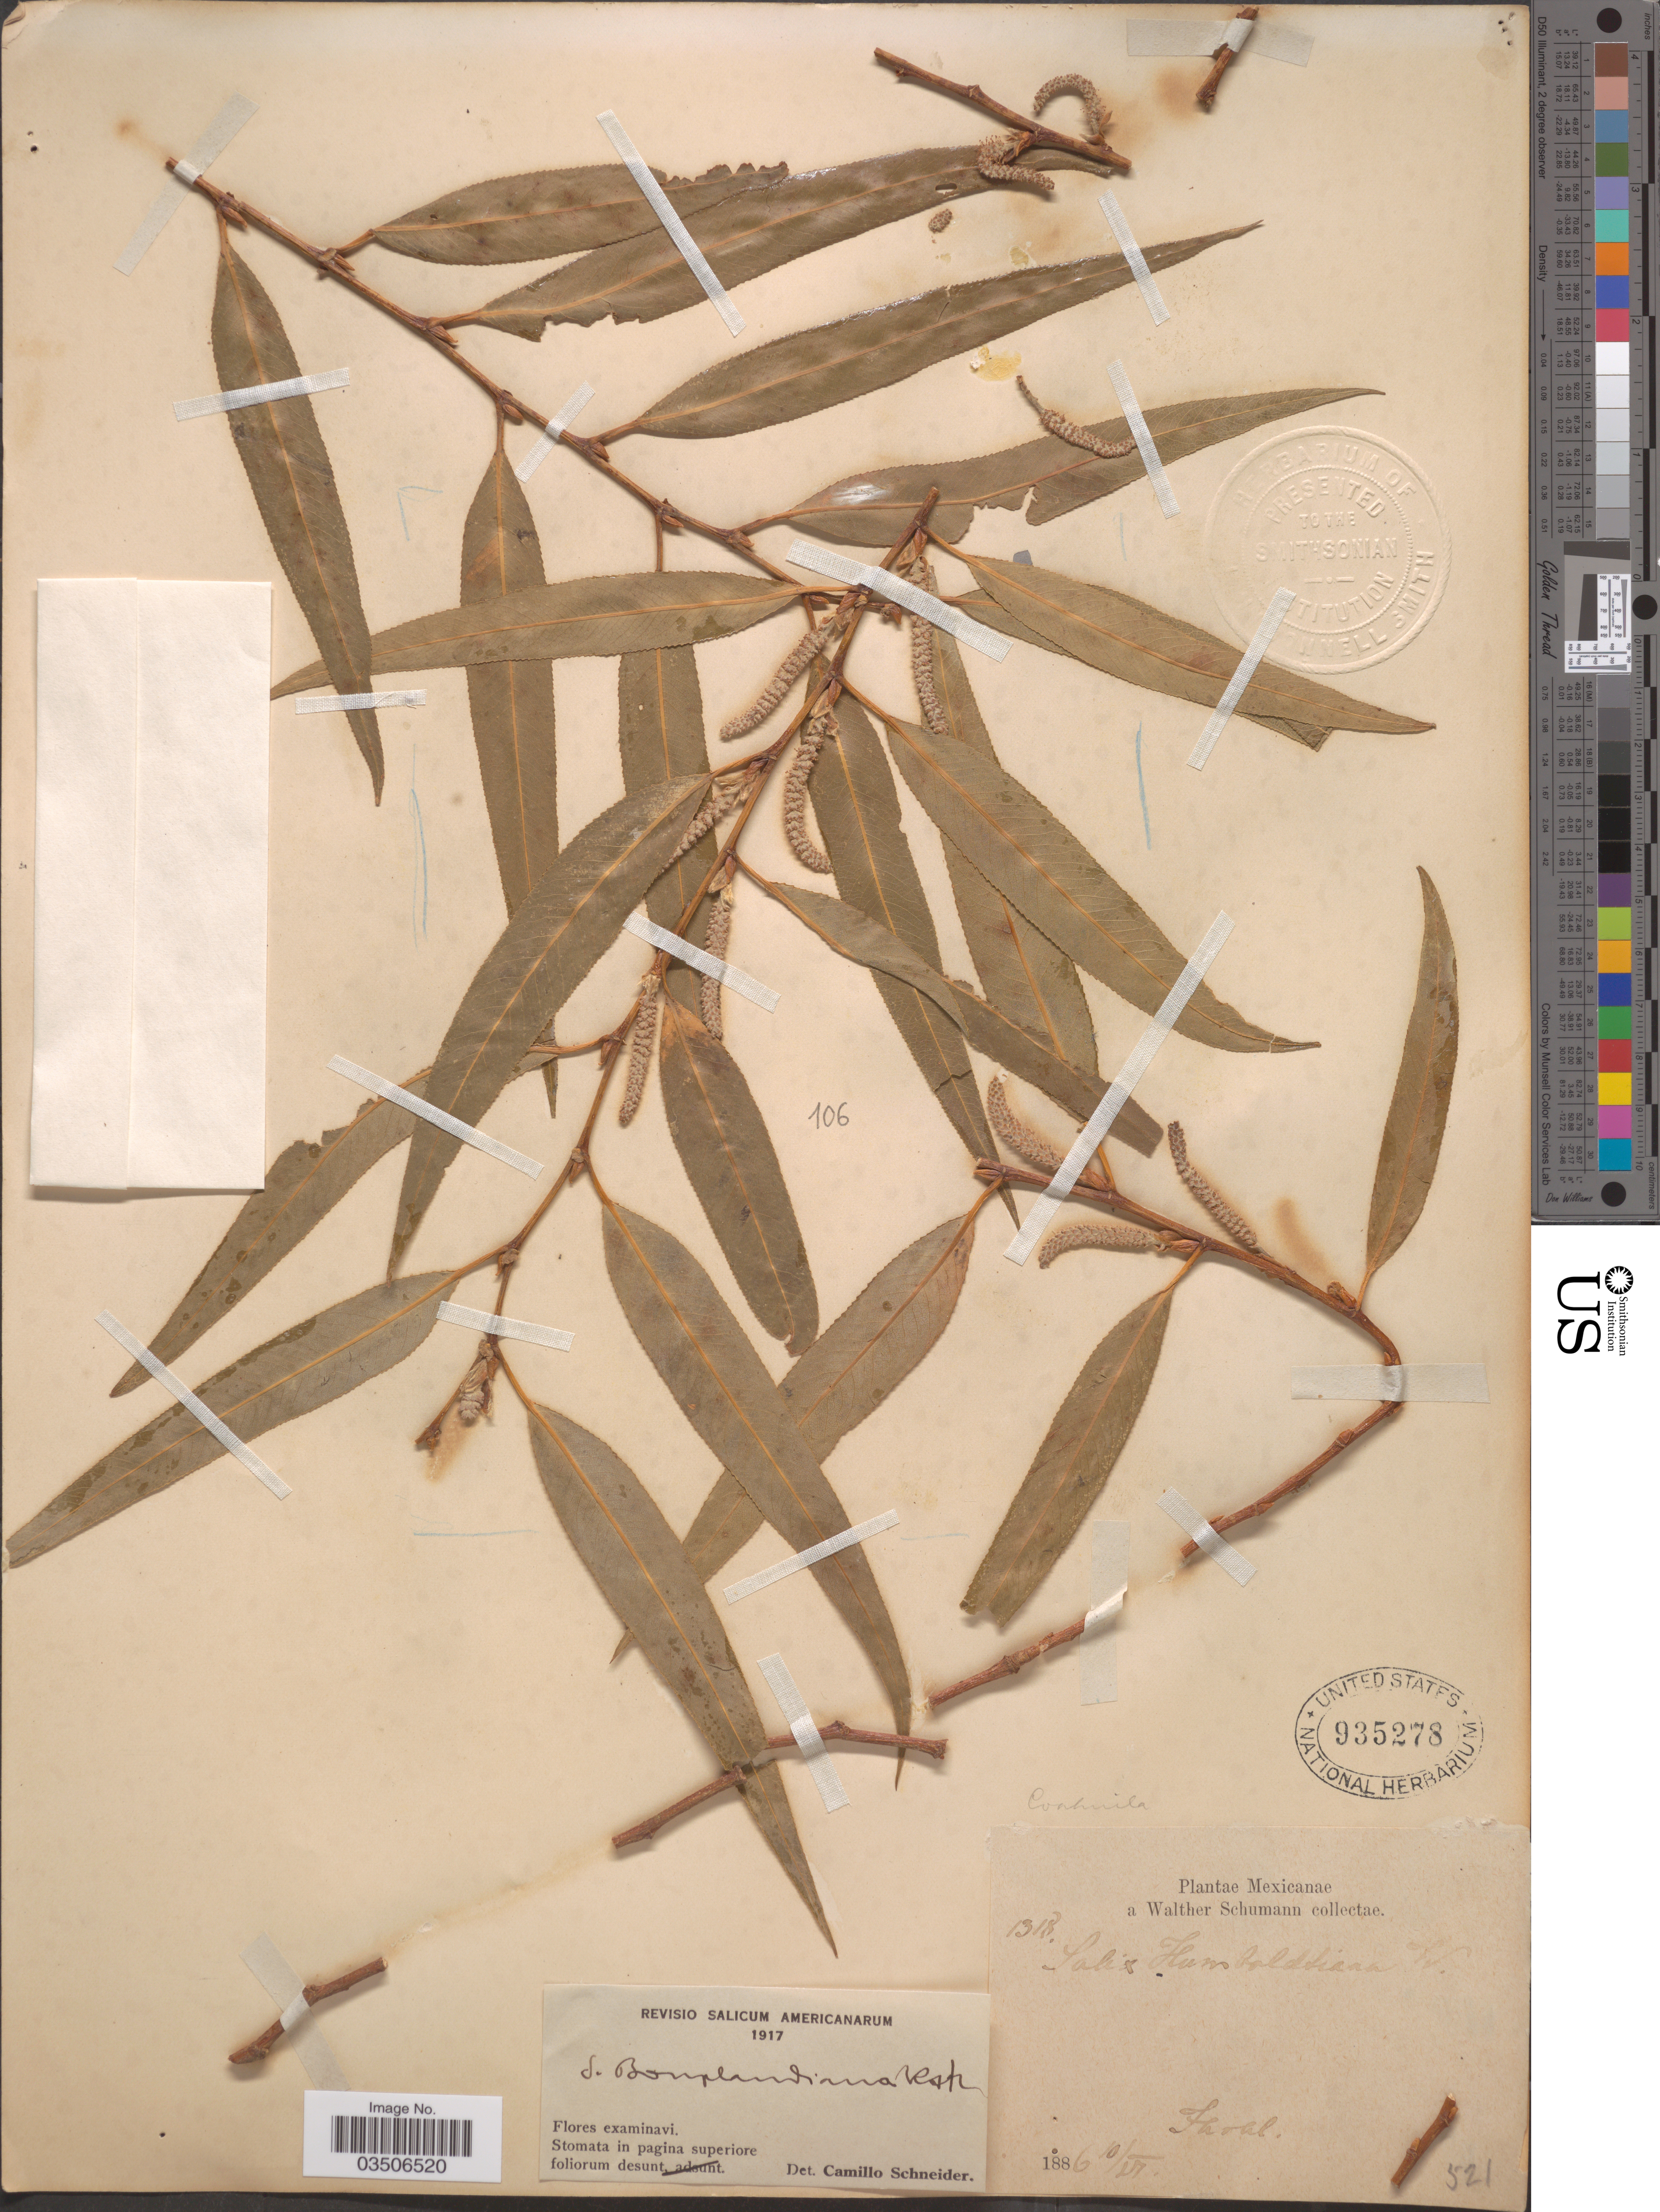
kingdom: Plantae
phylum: Tracheophyta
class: Magnoliopsida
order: Malpighiales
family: Salicaceae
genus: Salix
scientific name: Salix bonplandiana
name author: Kunth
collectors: W. Schumann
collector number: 1318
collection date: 1886-06-10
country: Mexico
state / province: Coahuila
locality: Faral.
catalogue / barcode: US 935278